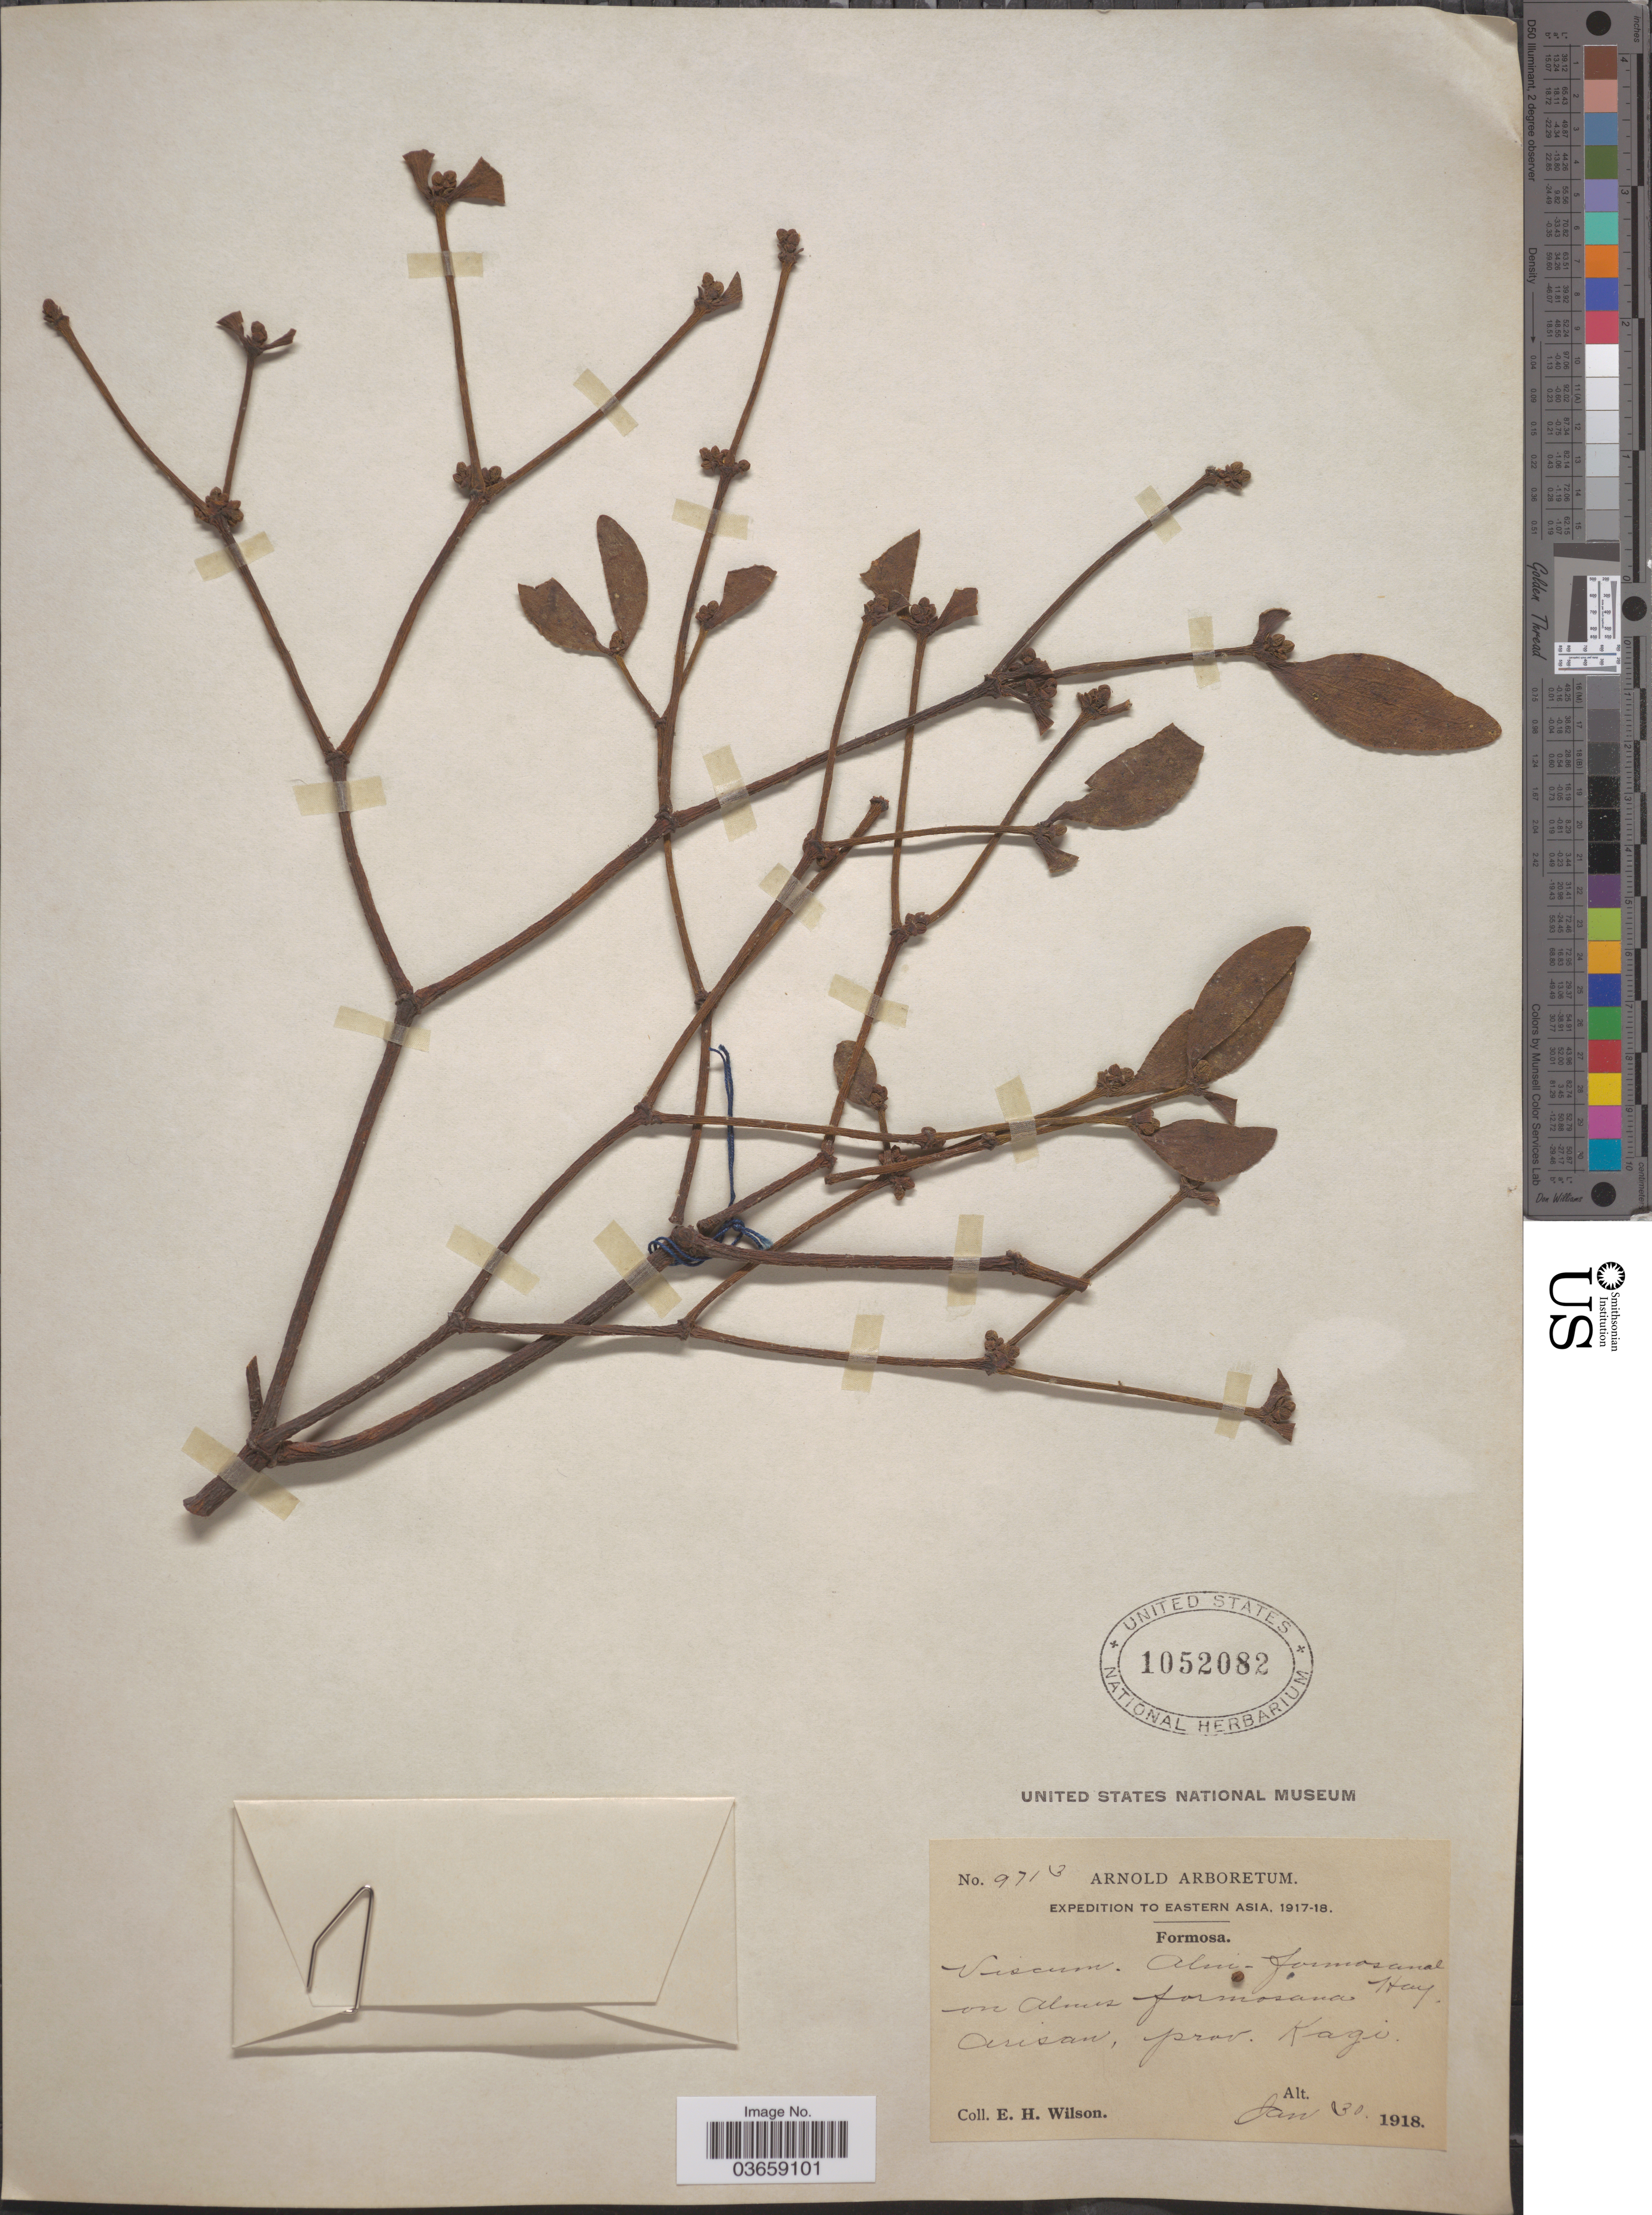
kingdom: Plantae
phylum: Tracheophyta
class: Magnoliopsida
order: Santalales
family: Viscaceae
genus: Viscum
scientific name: Viscum alni-formosanae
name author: Hayata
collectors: E. Wilson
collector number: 9713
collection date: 1918-01-30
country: Taiwan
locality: Eastern Asia. Formosa. Arisan, Prov. Kagi.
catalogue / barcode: US 1052082